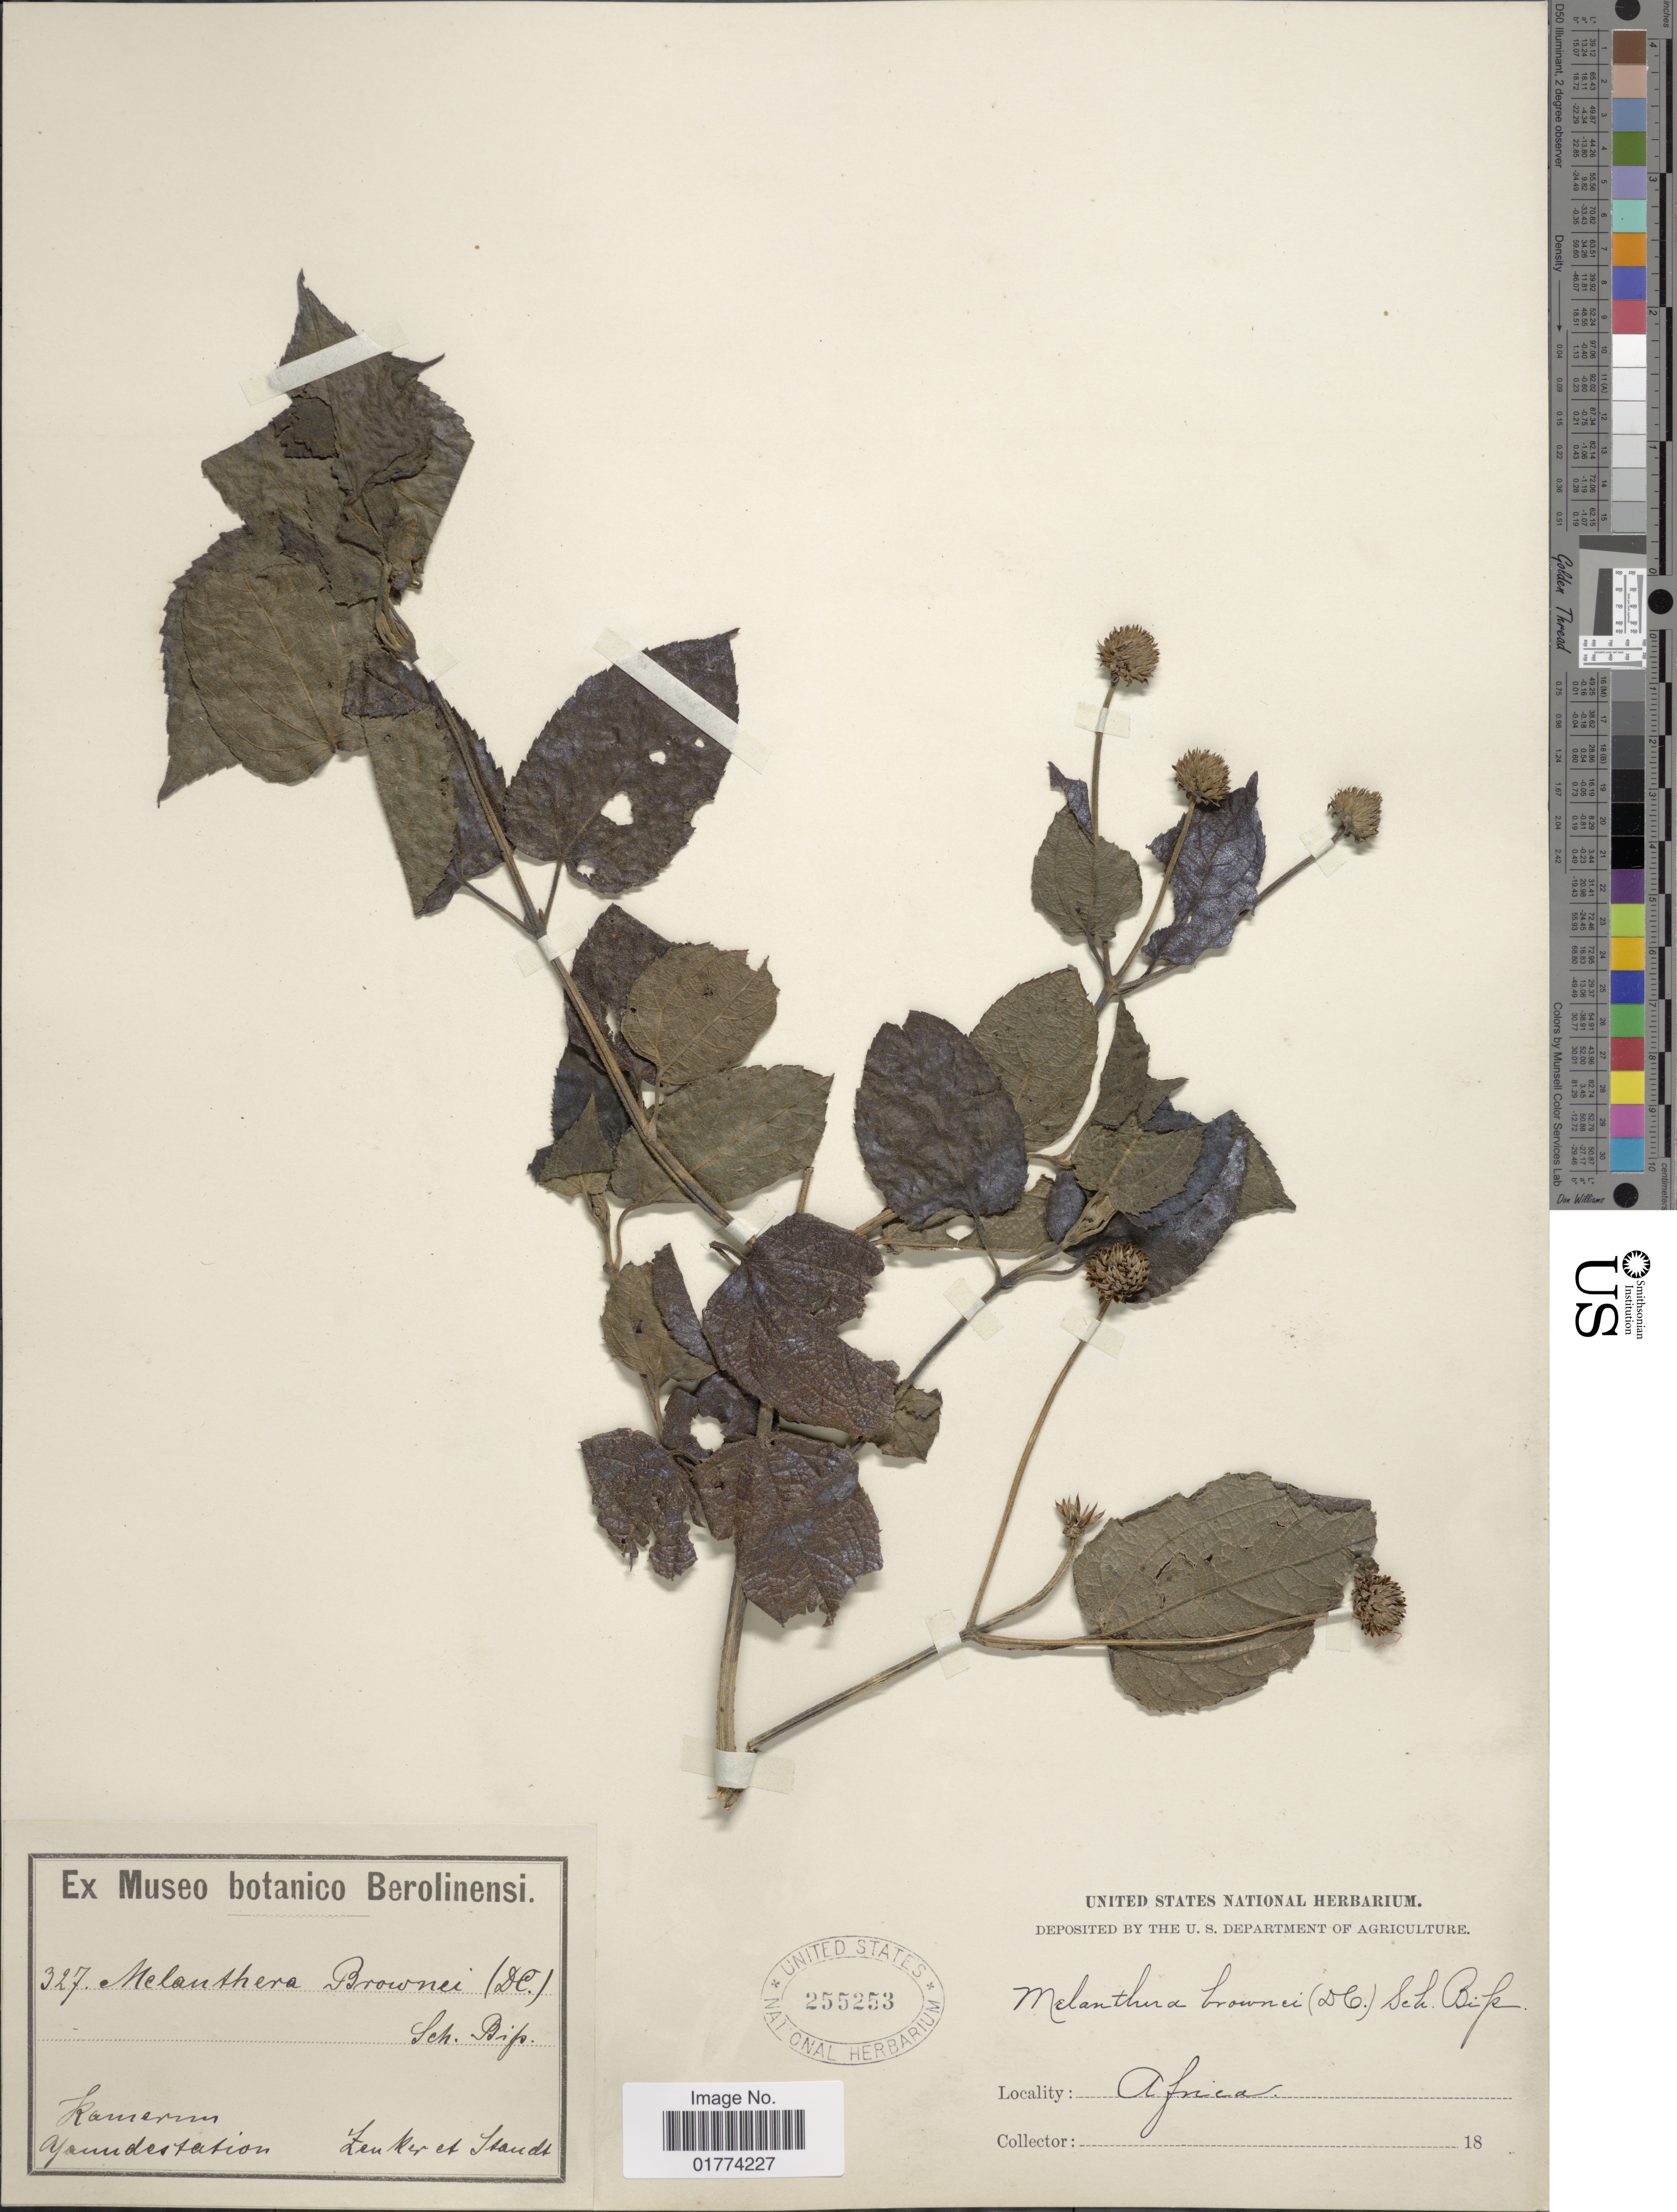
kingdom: Plantae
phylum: Tracheophyta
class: Magnoliopsida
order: Asterales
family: Asteraceae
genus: Melanthera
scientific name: Melanthera scandens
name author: (Schumach. & Thonn.) Brenan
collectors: Zenker, -- & -. Staudt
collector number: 327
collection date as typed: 18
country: Cameroon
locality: Kamerun, Yaundestation.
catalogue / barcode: US 255253